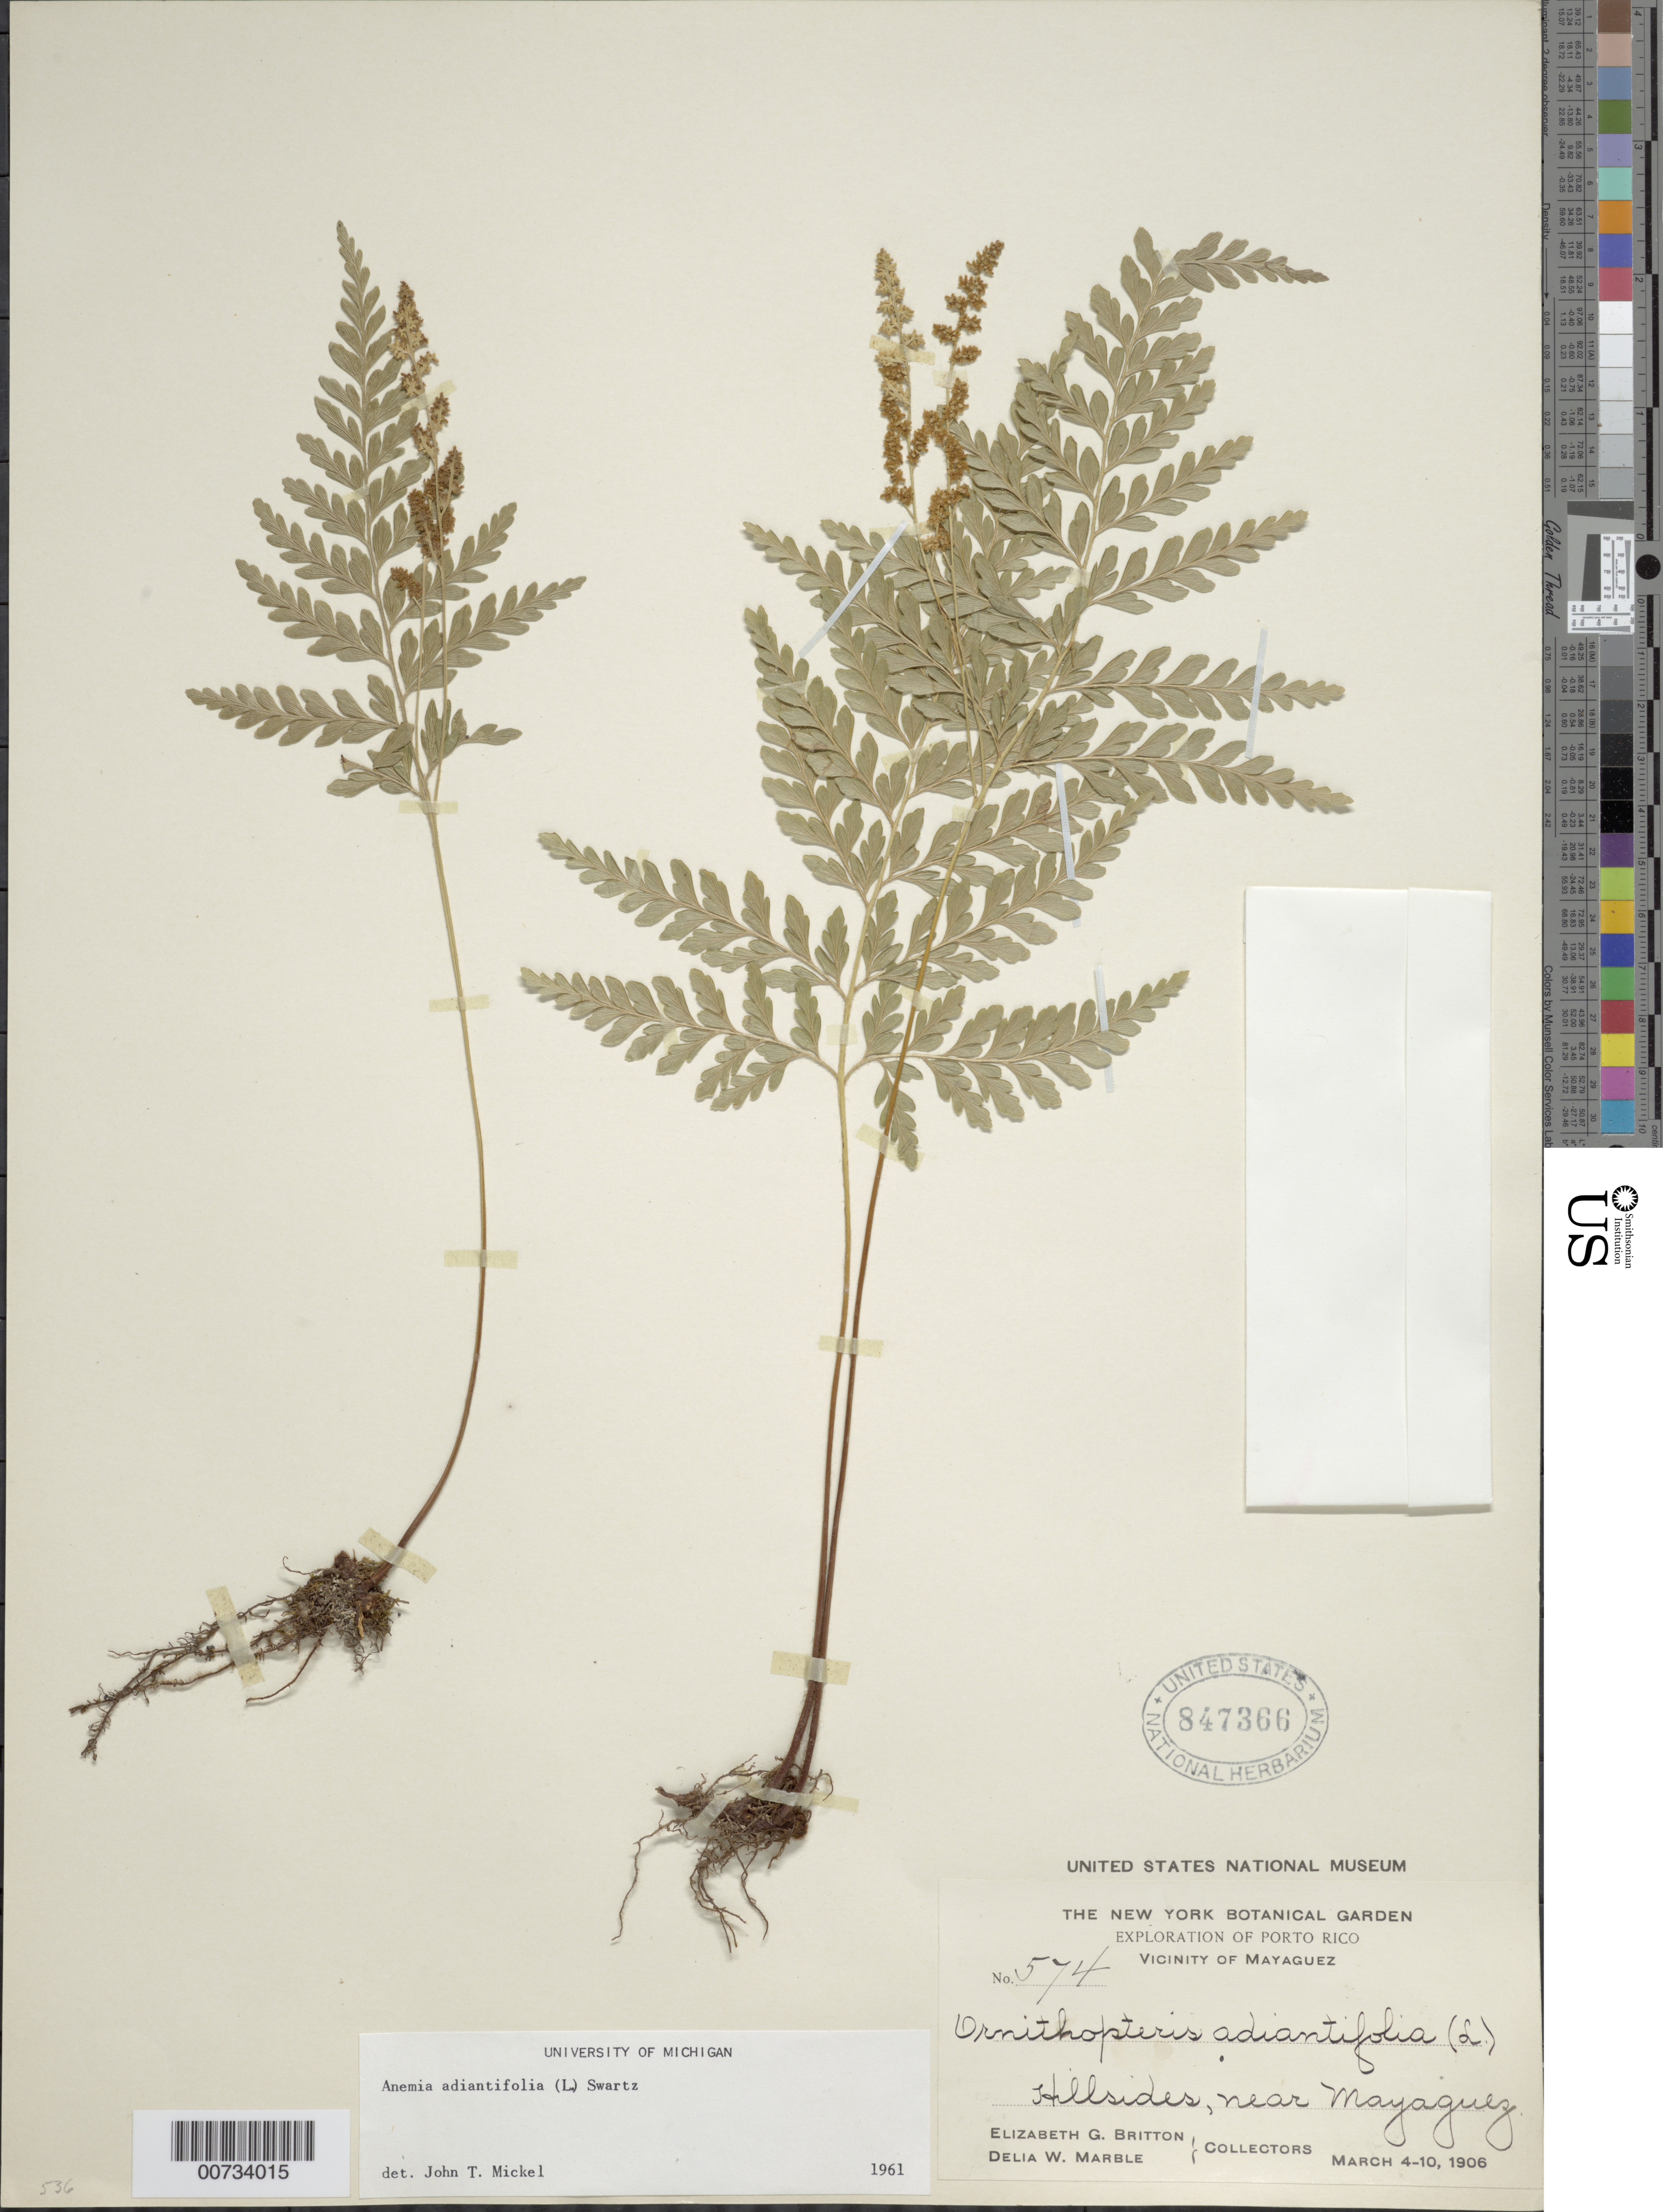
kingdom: Plantae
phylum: Tracheophyta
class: Polypodiopsida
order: Schizaeales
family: Anemiaceae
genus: Anemia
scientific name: Anemia adiantifolia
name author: (L.) Sw.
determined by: Mickel, J. T., (NY), New York Botanical Garden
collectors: E. G. Britton & D. W. Marble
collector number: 574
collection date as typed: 04 Mar 1906 to 10 Mar 1906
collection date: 1906-03-04/1906-03-10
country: Puerto Rico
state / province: Mayagüez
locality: Mayaguez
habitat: Hillsides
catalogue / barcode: US 847366